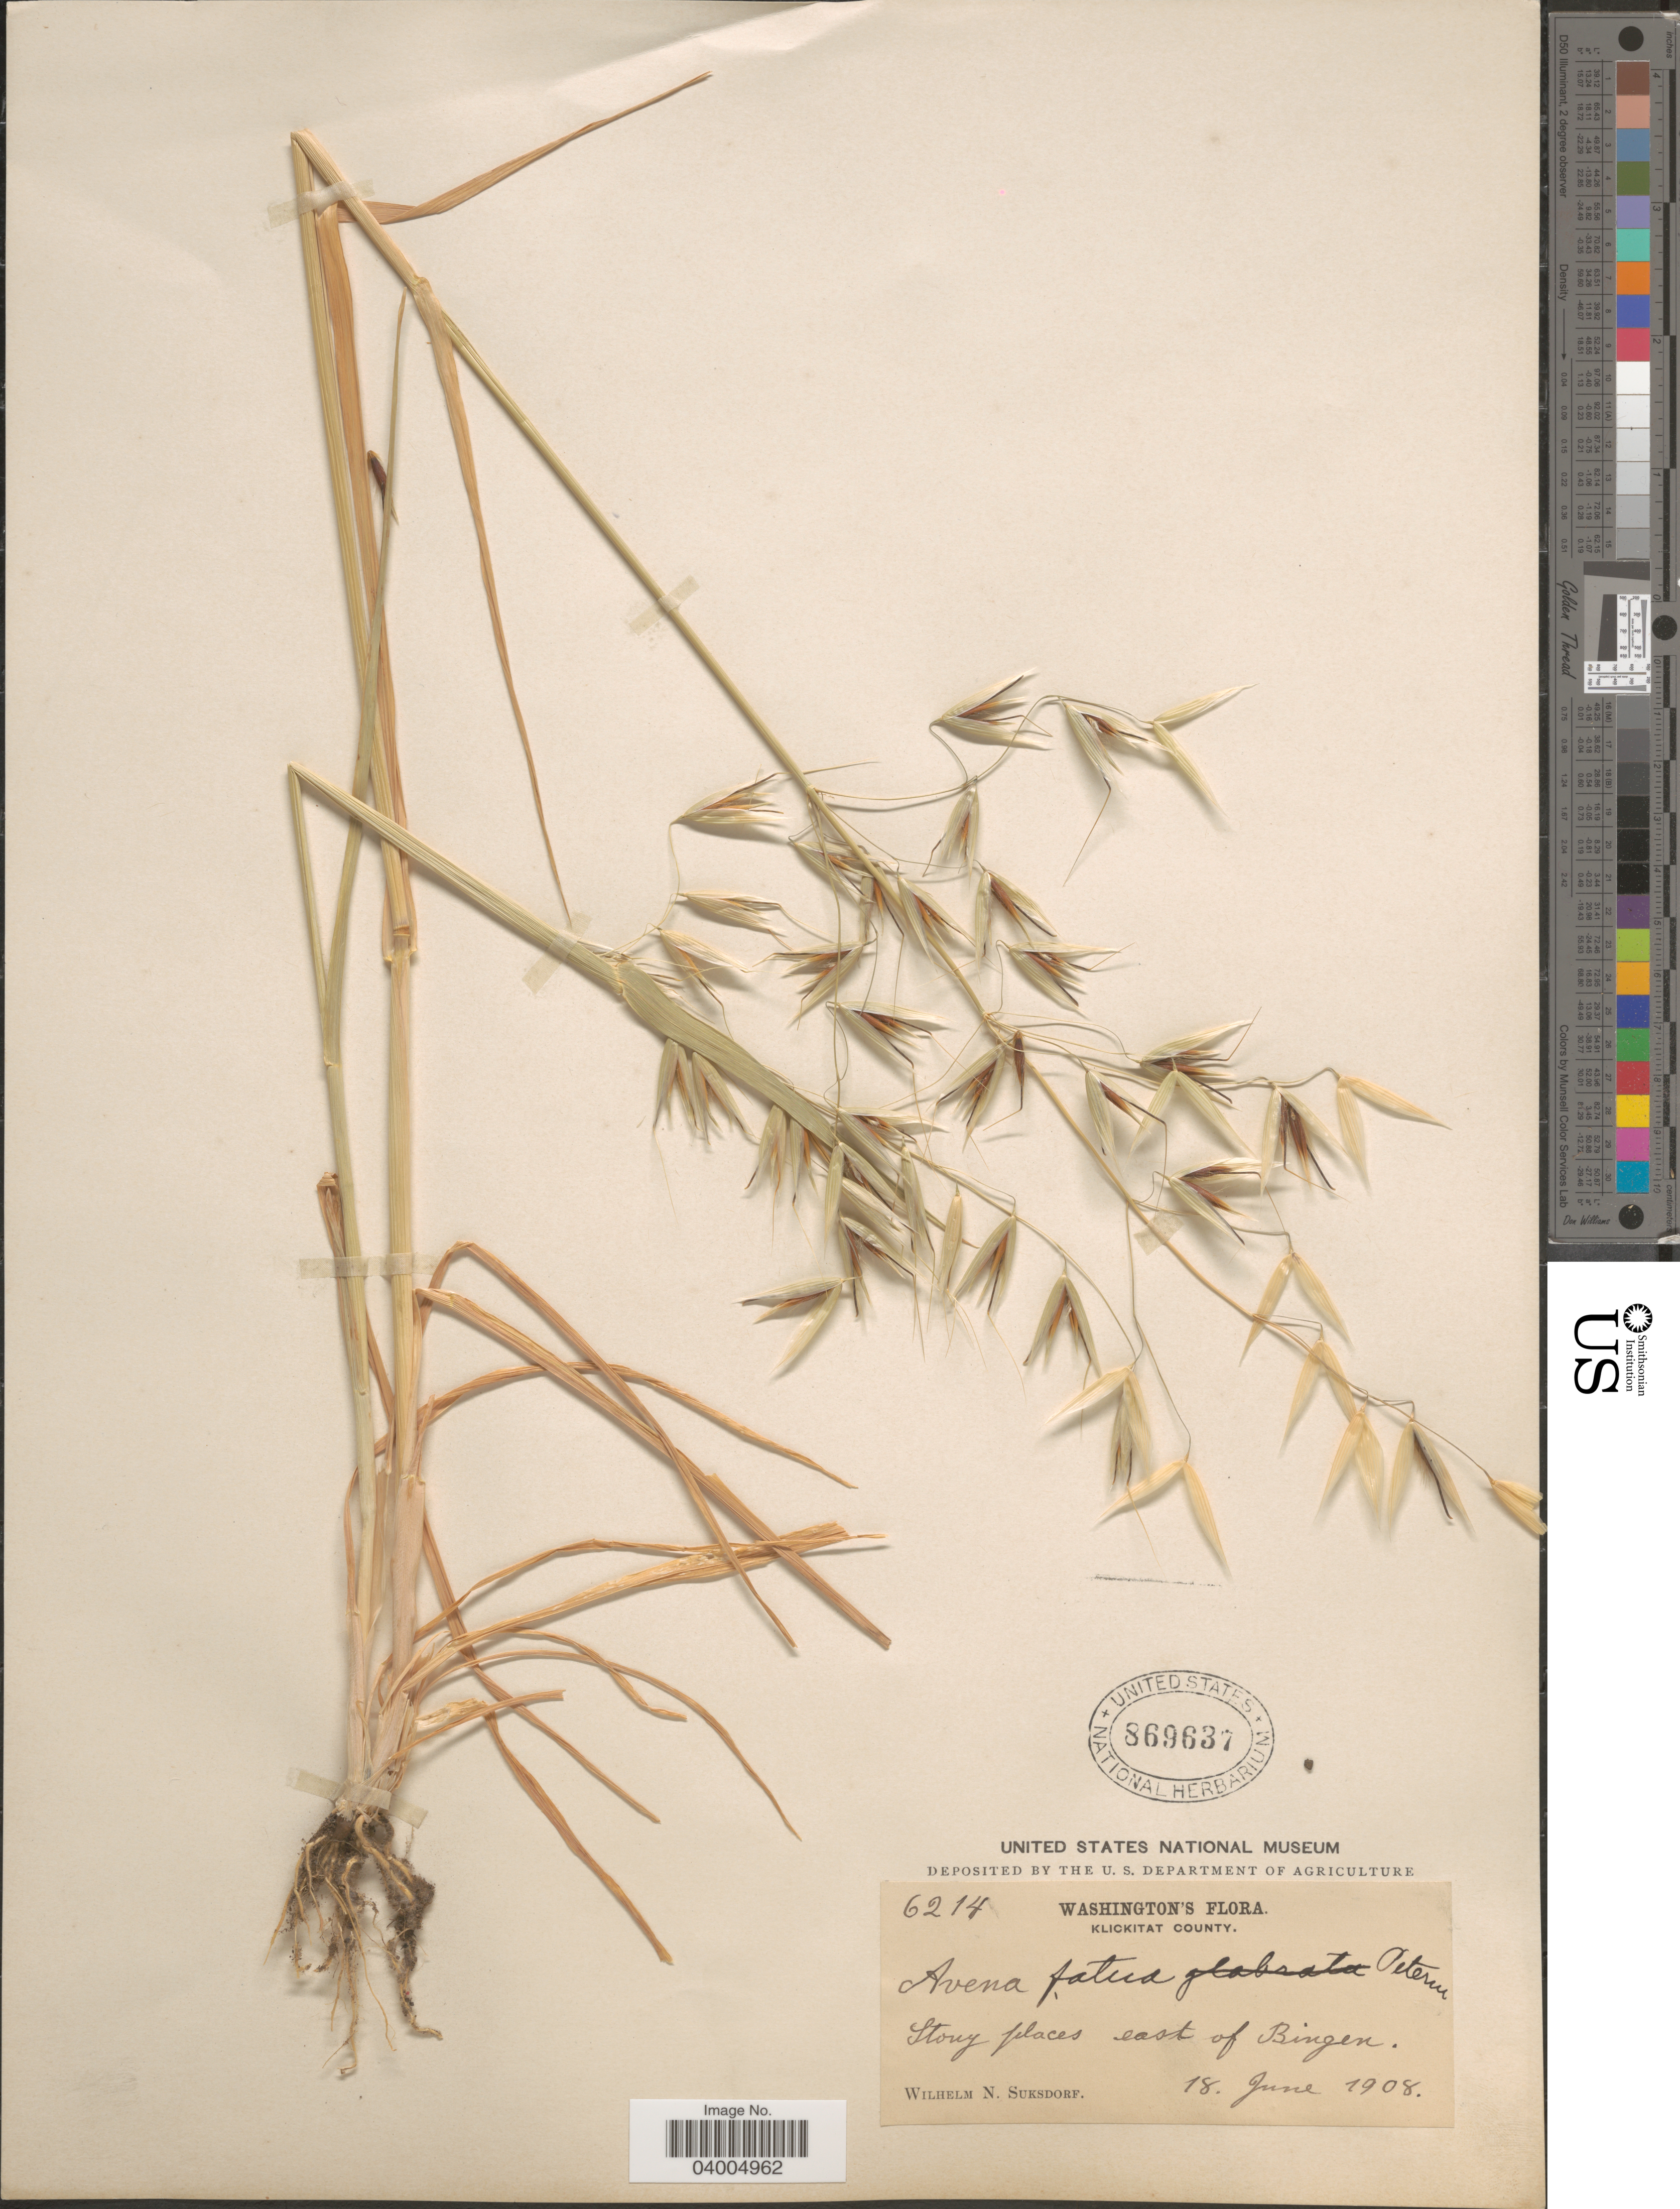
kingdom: Plantae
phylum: Tracheophyta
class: Liliopsida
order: Poales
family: Poaceae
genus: Avena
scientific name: Avena fatua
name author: L.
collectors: W. N. Suksdorf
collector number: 6214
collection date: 1908-06-18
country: United States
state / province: Washington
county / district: Klickitat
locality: Klickitat County. Stony places east of Bingen.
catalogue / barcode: US 869637